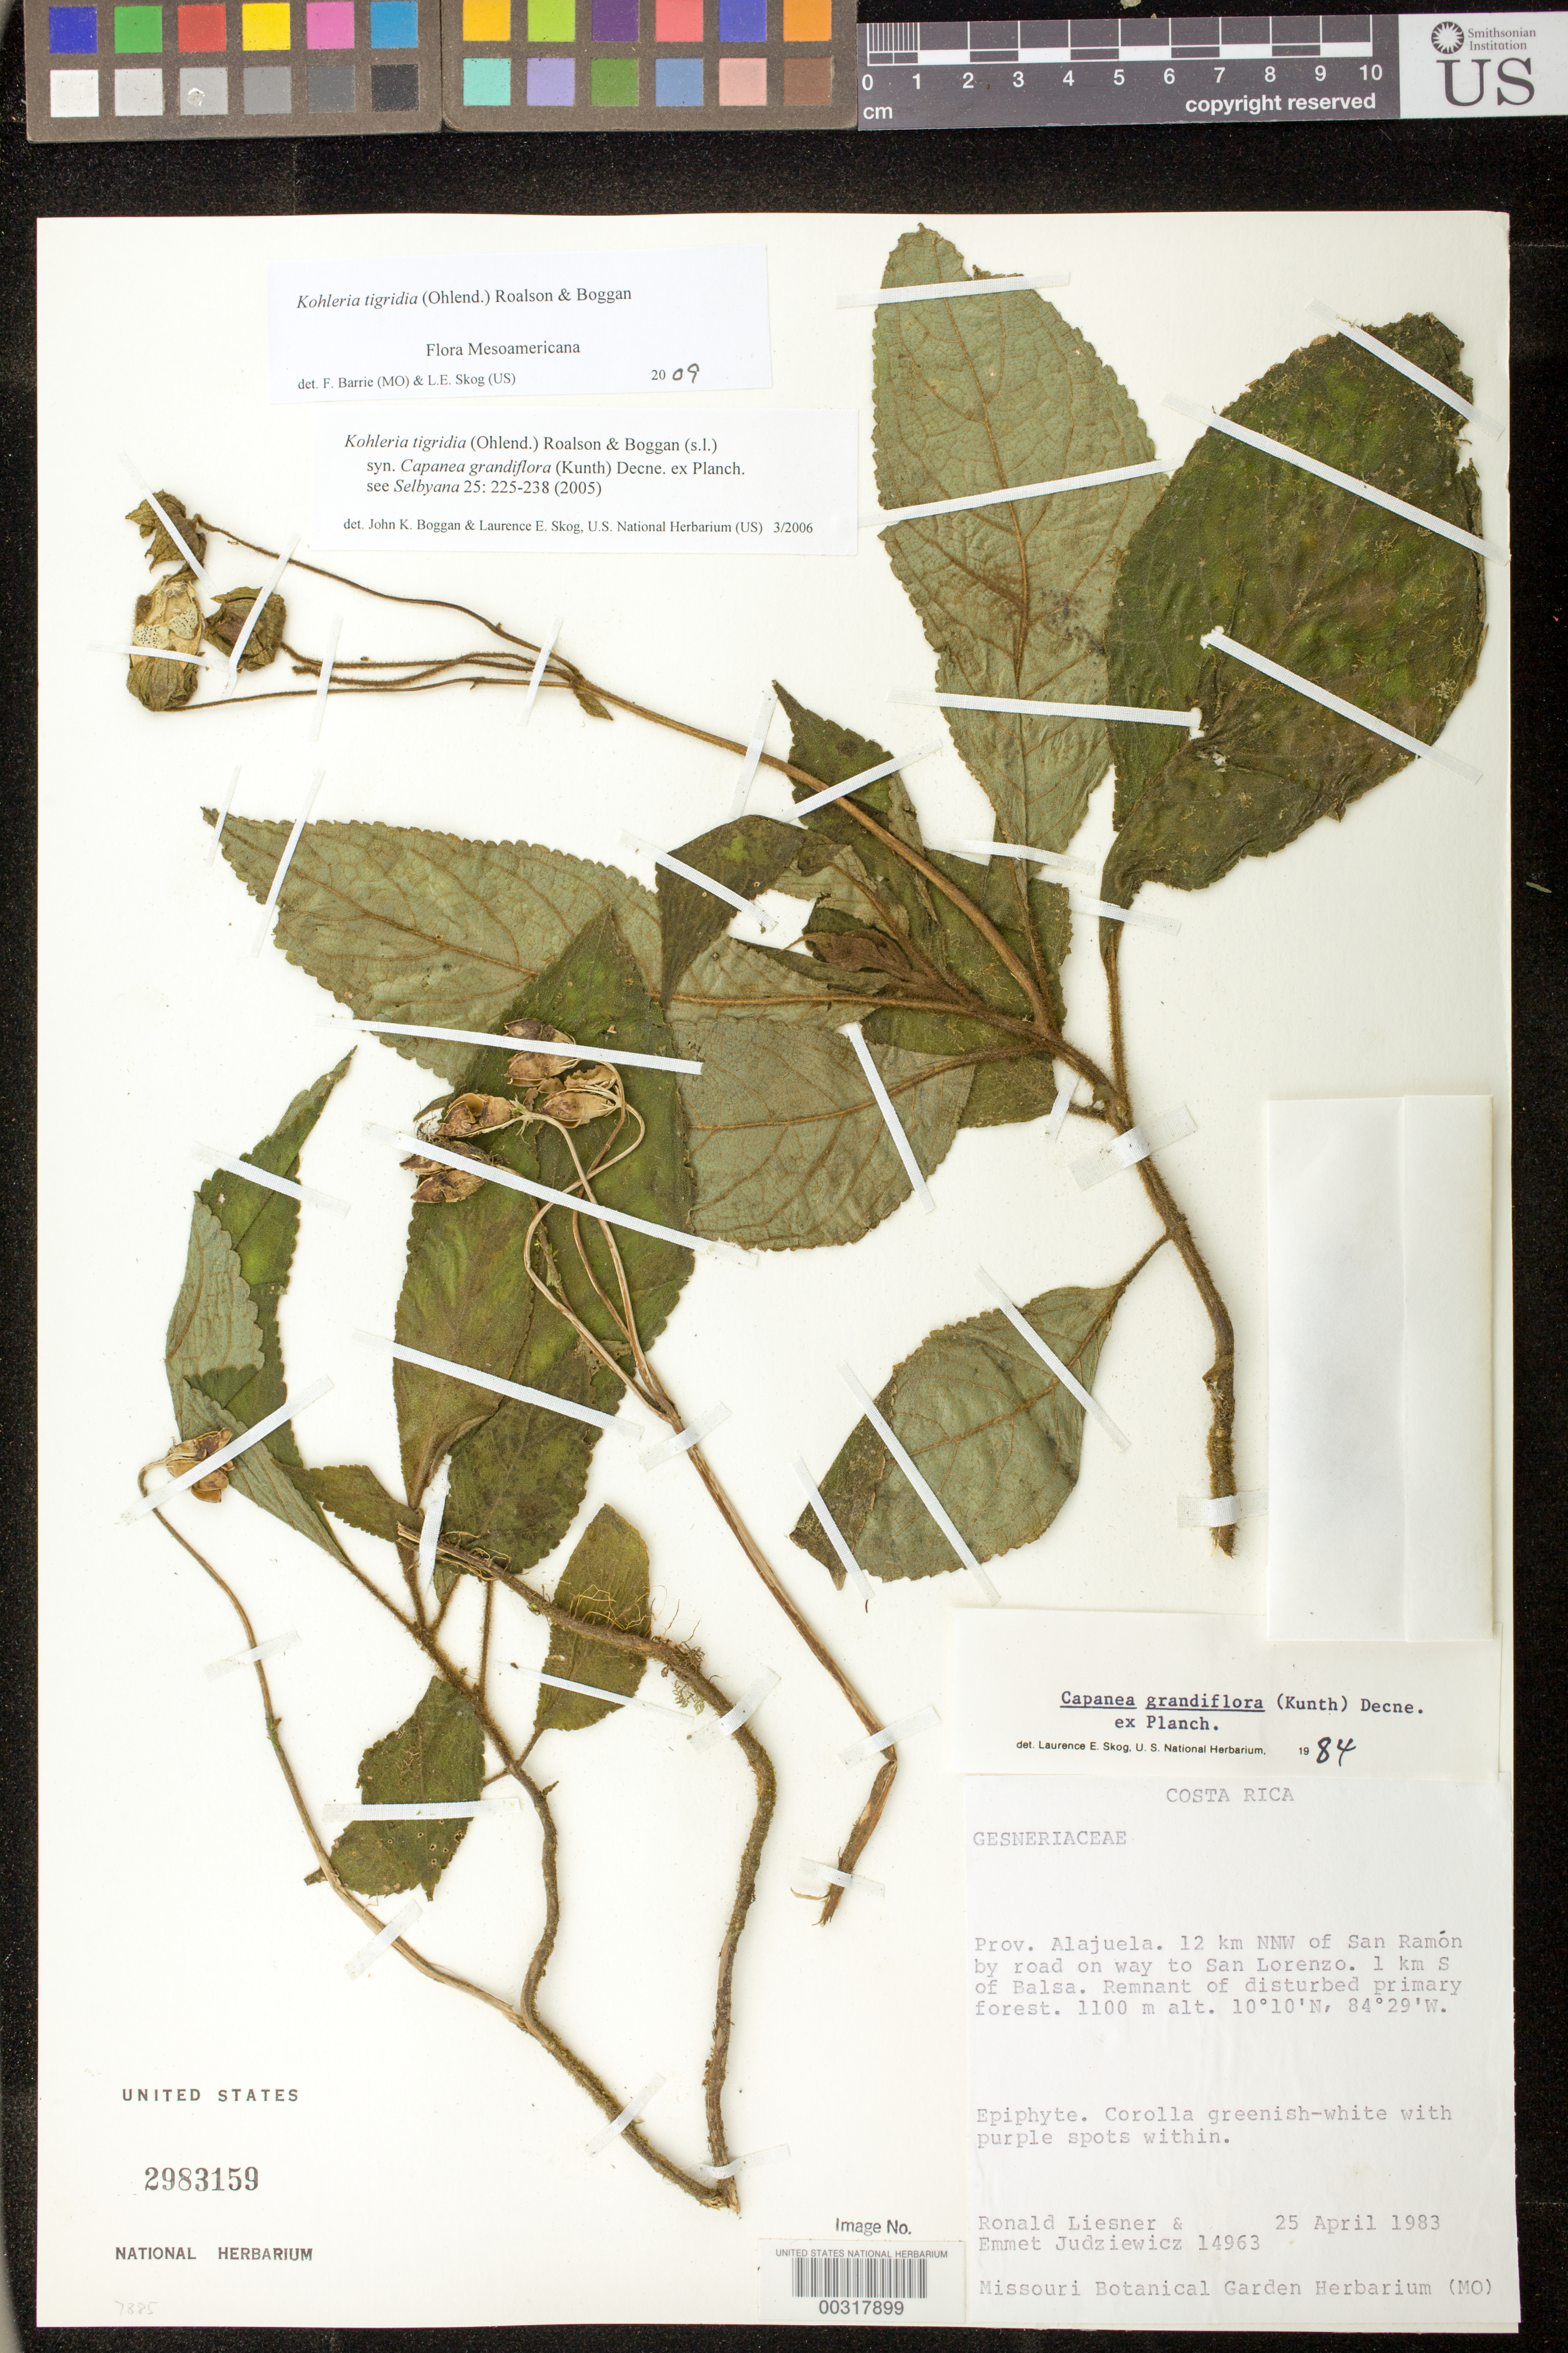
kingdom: Plantae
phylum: Tracheophyta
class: Magnoliopsida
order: Lamiales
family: Gesneriaceae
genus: Kohleria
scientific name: Kohleria tigridia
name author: (Ohlend.) Roalson & Boggan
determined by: Boggan, J. K.; Skog, L. E.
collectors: R. L. Liesner & E. J. Judziewicz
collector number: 14963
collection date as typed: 25 Apr 1983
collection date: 1983-04-25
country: Costa Rica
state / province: Alajuela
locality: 12 km NNW of San Ramon by road on way to San Lorenzo, 1 km S of Balsa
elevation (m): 1100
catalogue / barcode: US 2983159